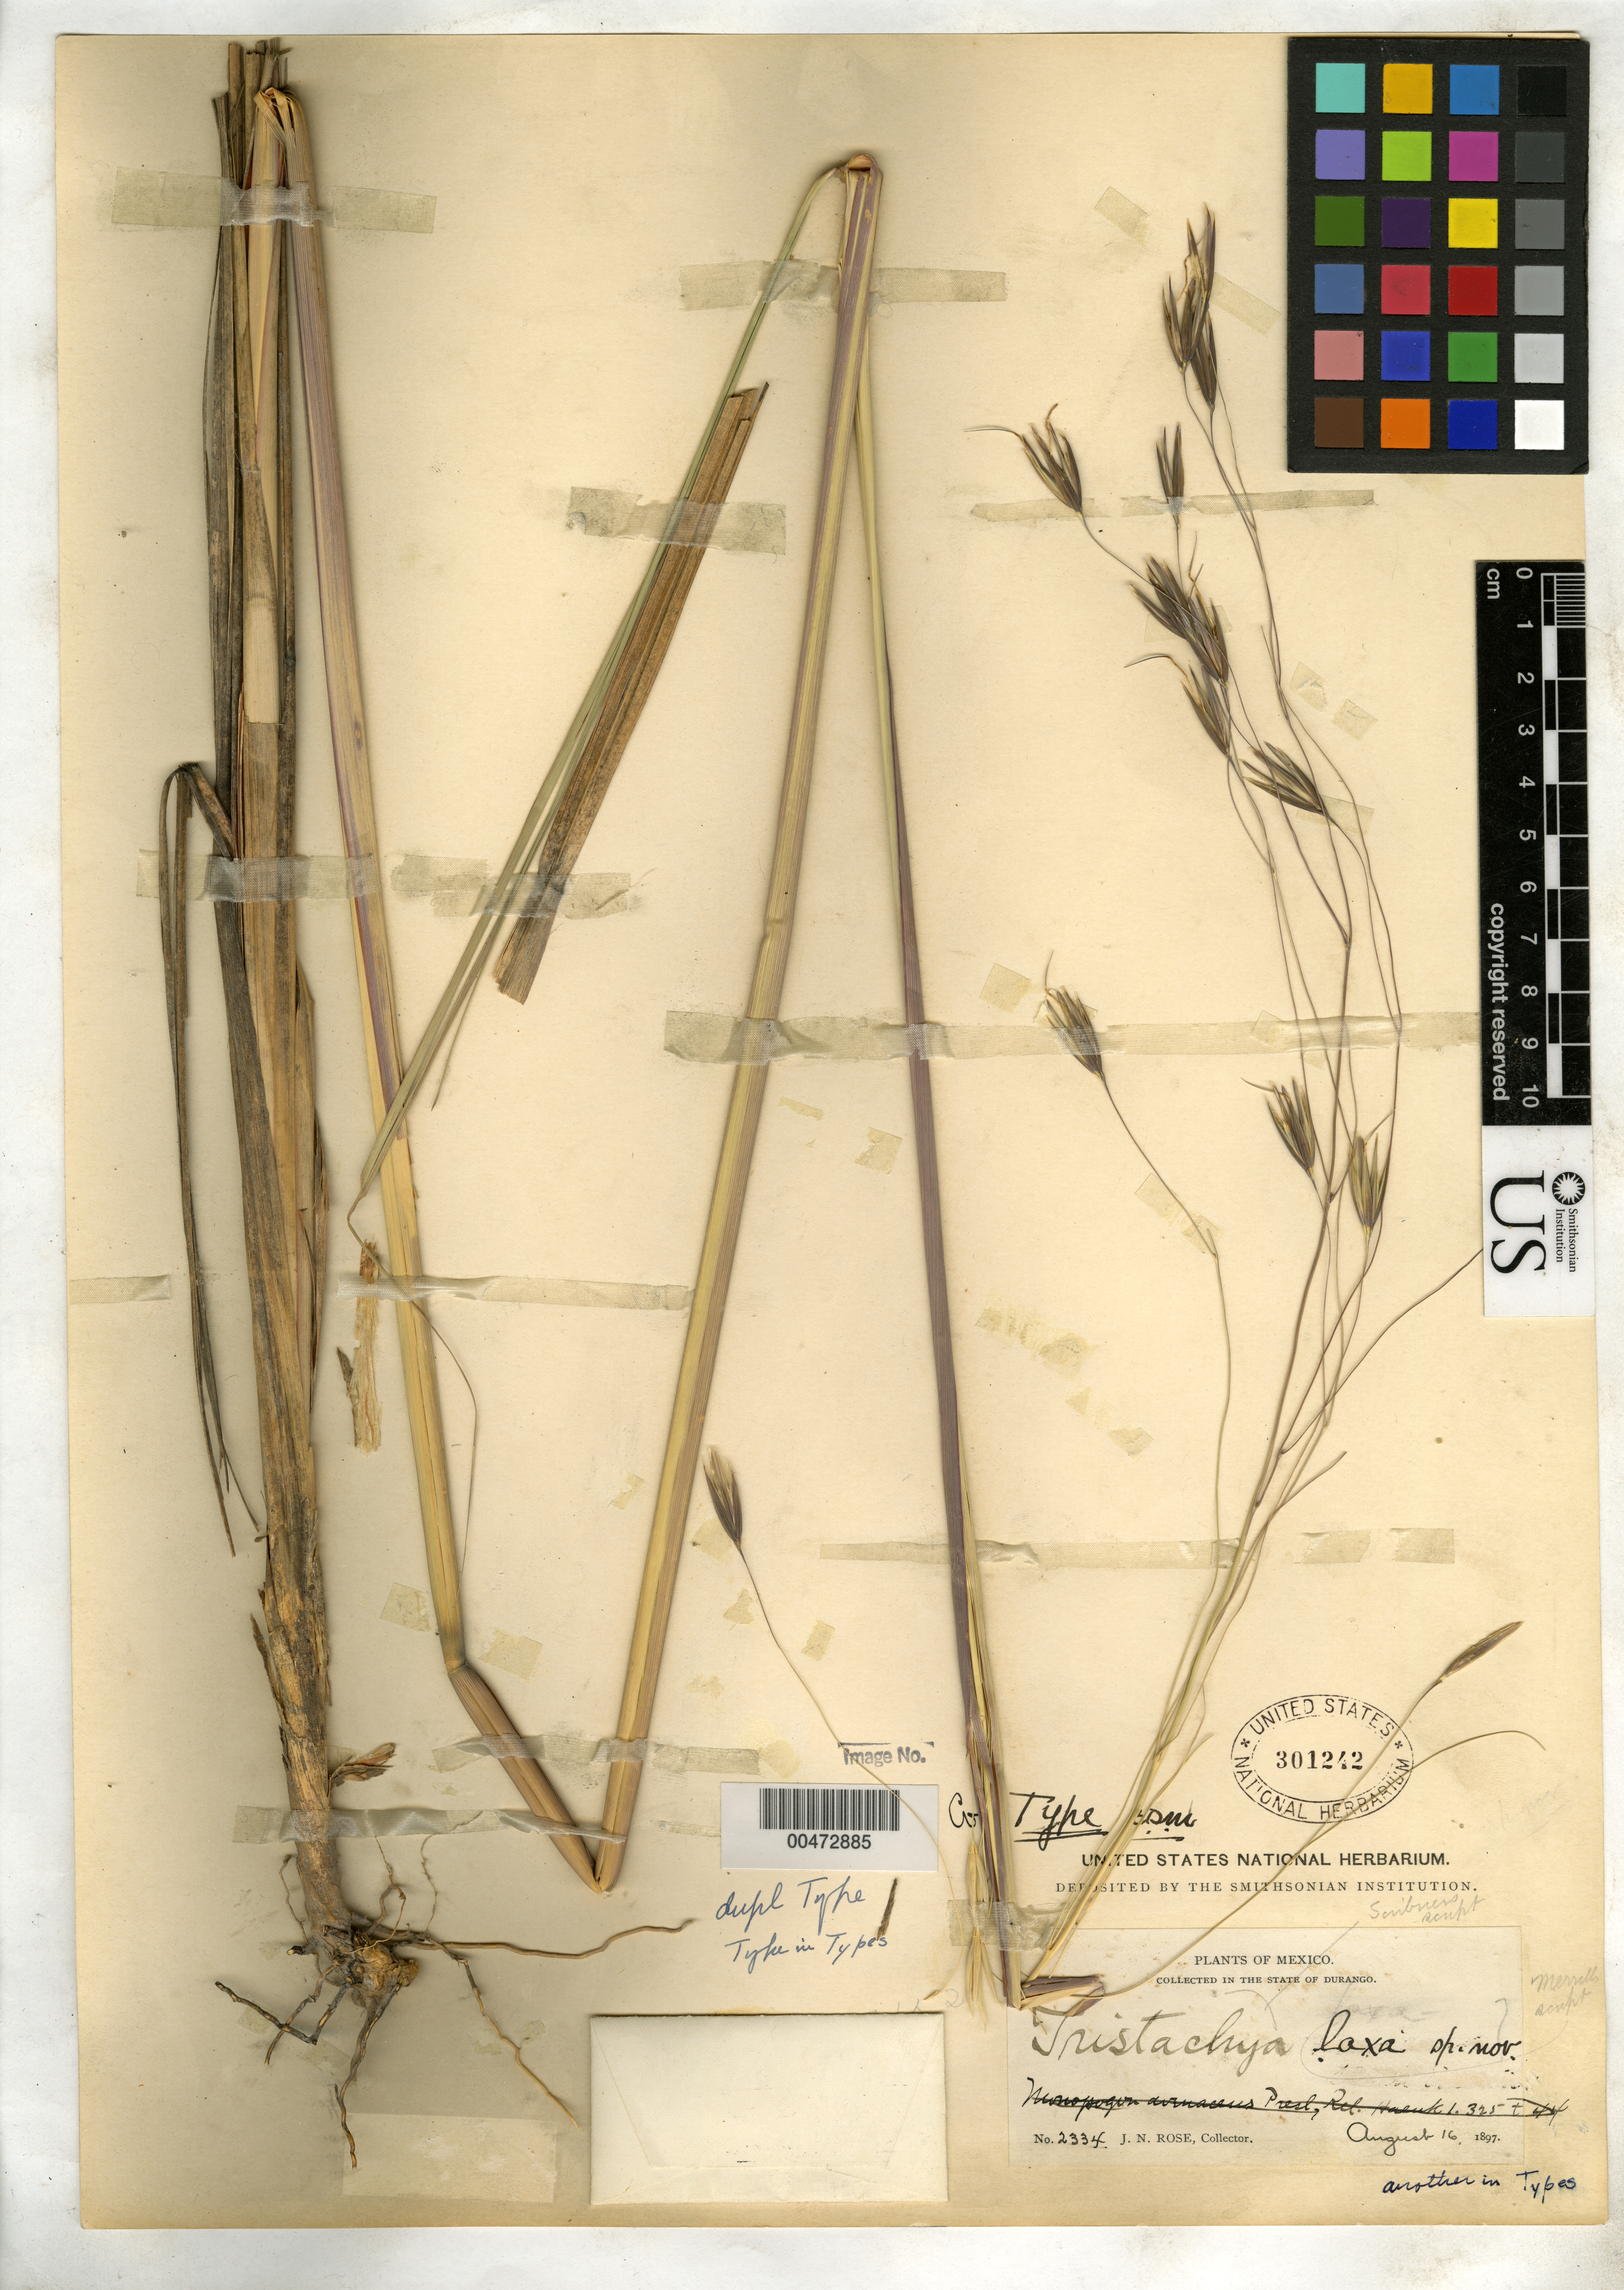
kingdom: Plantae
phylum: Tracheophyta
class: Liliopsida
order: Poales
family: Poaceae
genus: Tristachya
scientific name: Tristachya laxa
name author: Scribn. & Merr.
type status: Isotype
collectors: J. N. Rose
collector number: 2334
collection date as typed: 16 Aug 1897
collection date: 1897-08-16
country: Mexico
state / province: Durango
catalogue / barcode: US 301242